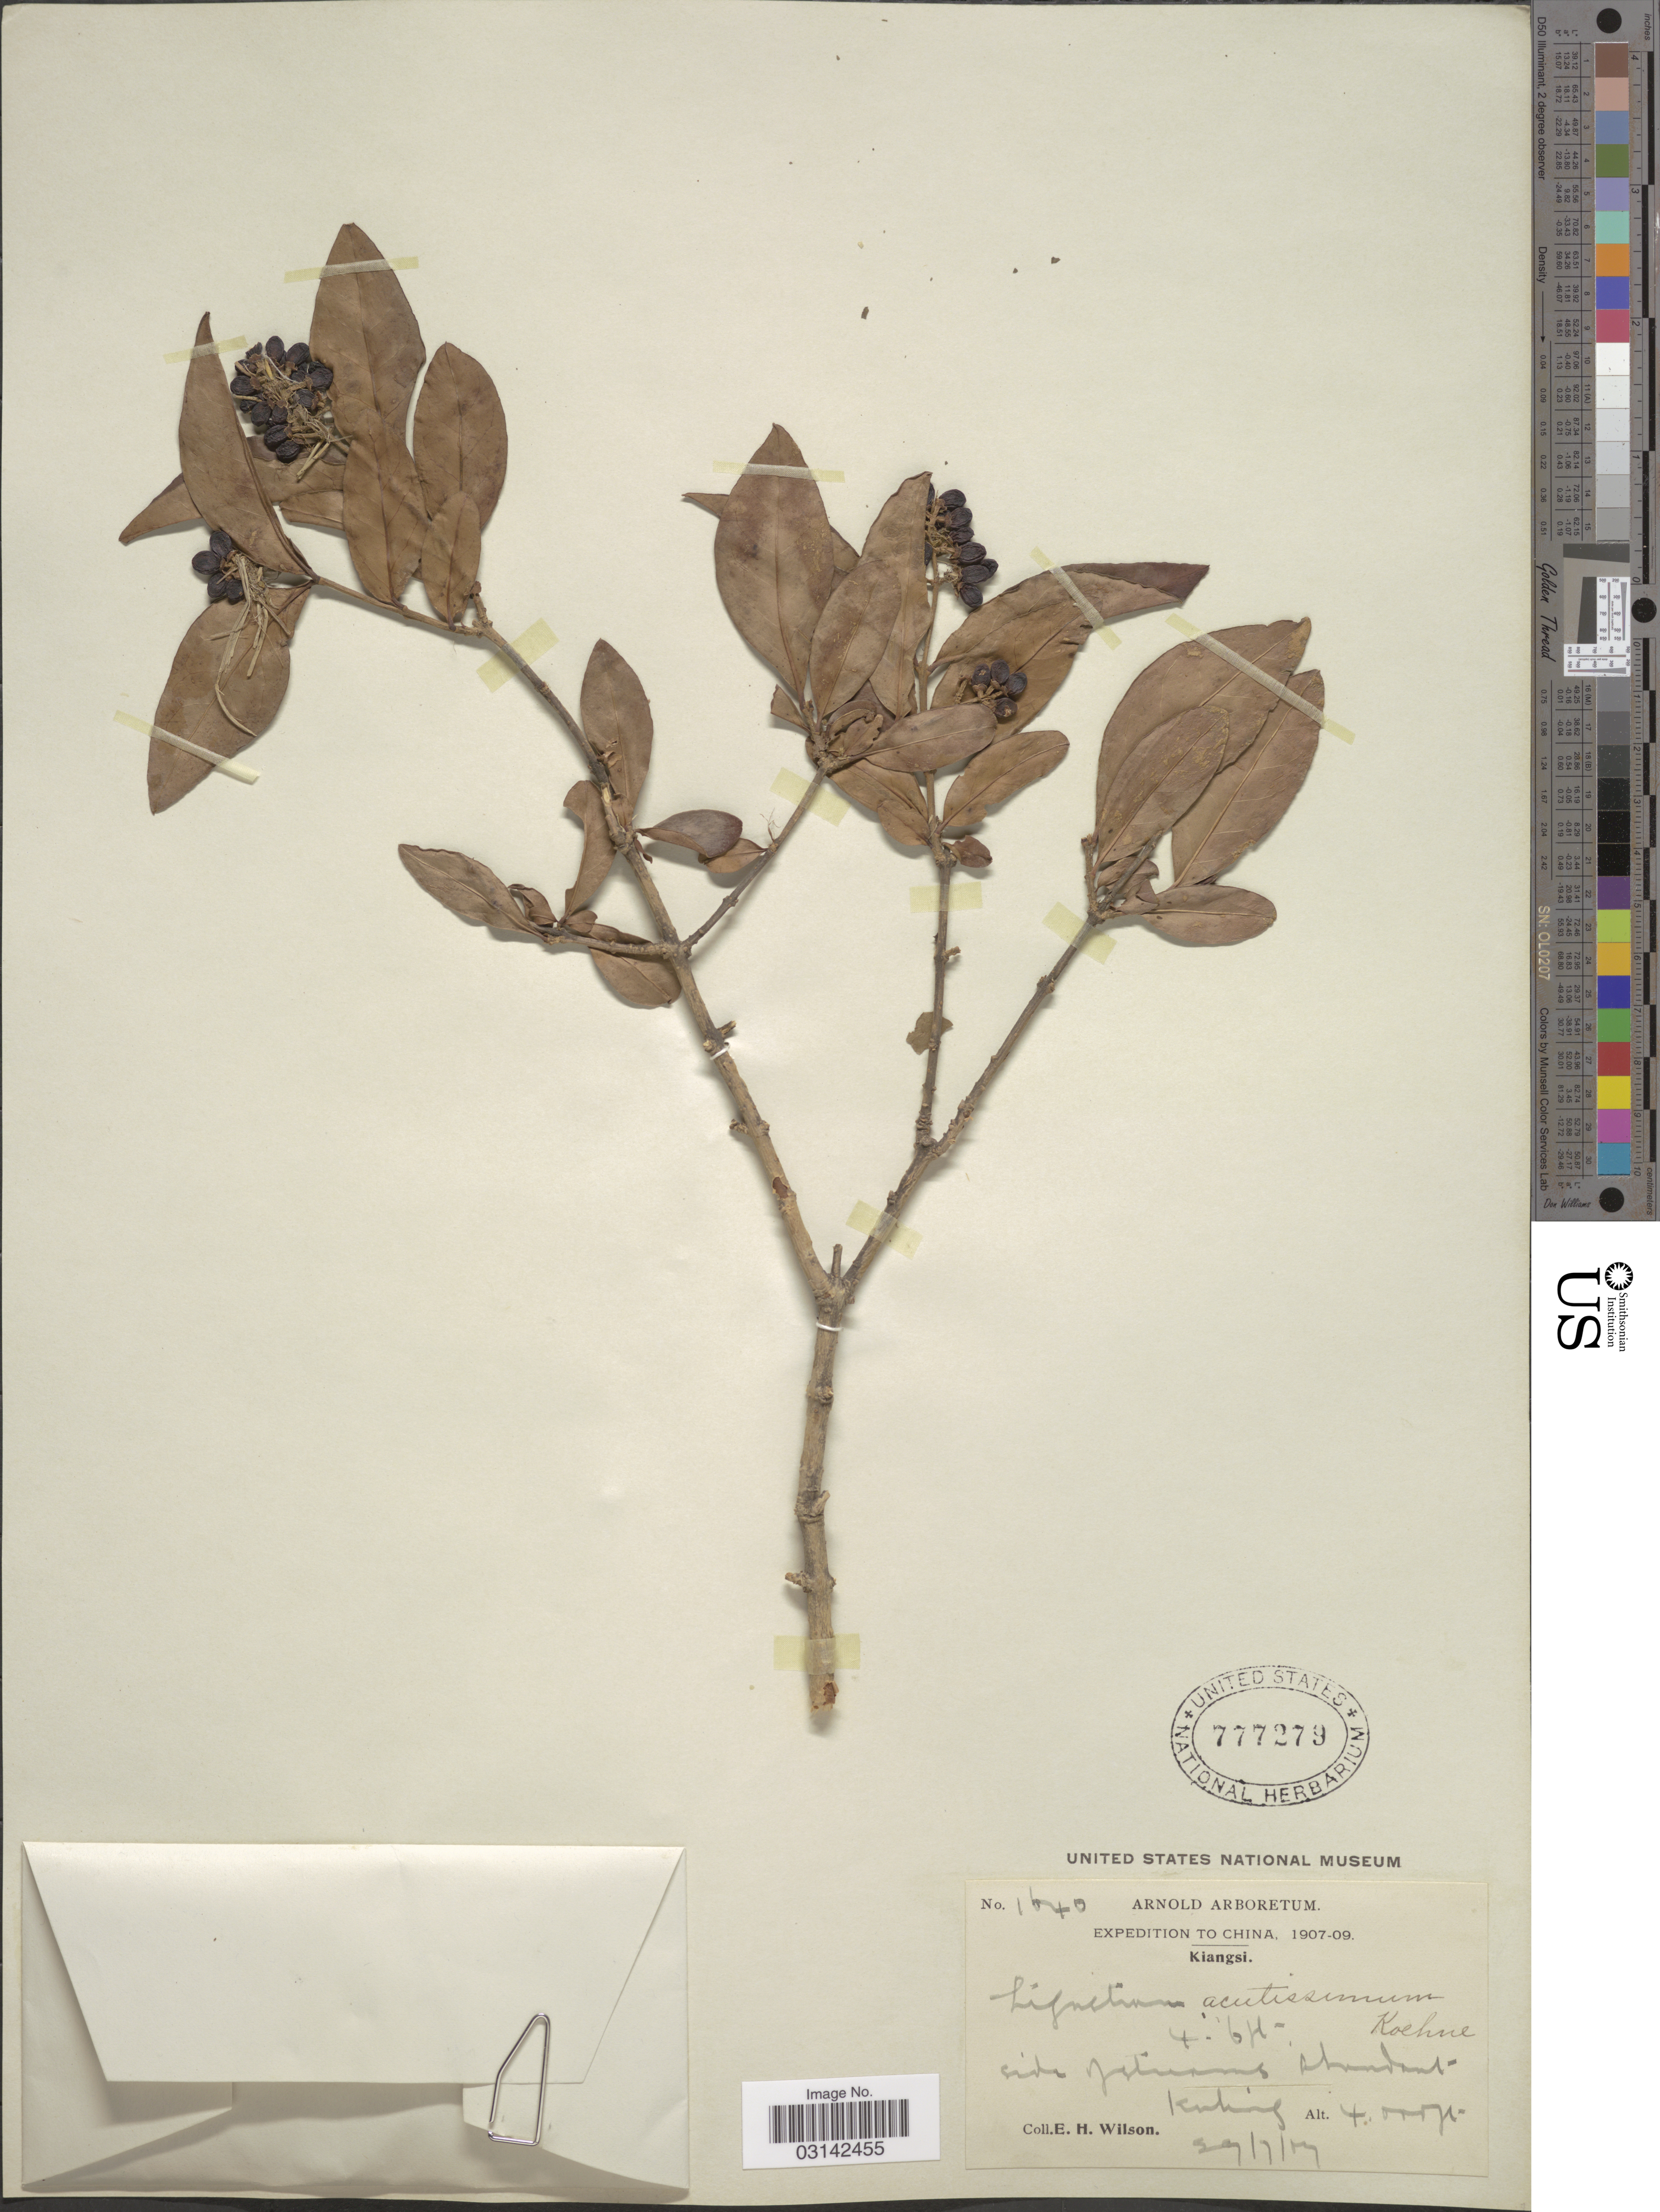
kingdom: Plantae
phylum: Tracheophyta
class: Magnoliopsida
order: Lamiales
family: Oleaceae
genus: Ligustrum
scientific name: Ligustrum leucanthum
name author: (S. Moore) P.S. Green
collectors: E. Wilson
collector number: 1640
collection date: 1909-07-29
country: China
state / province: Jiangxi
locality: Kiangsi, Kuling.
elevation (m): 1219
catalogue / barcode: US 777279